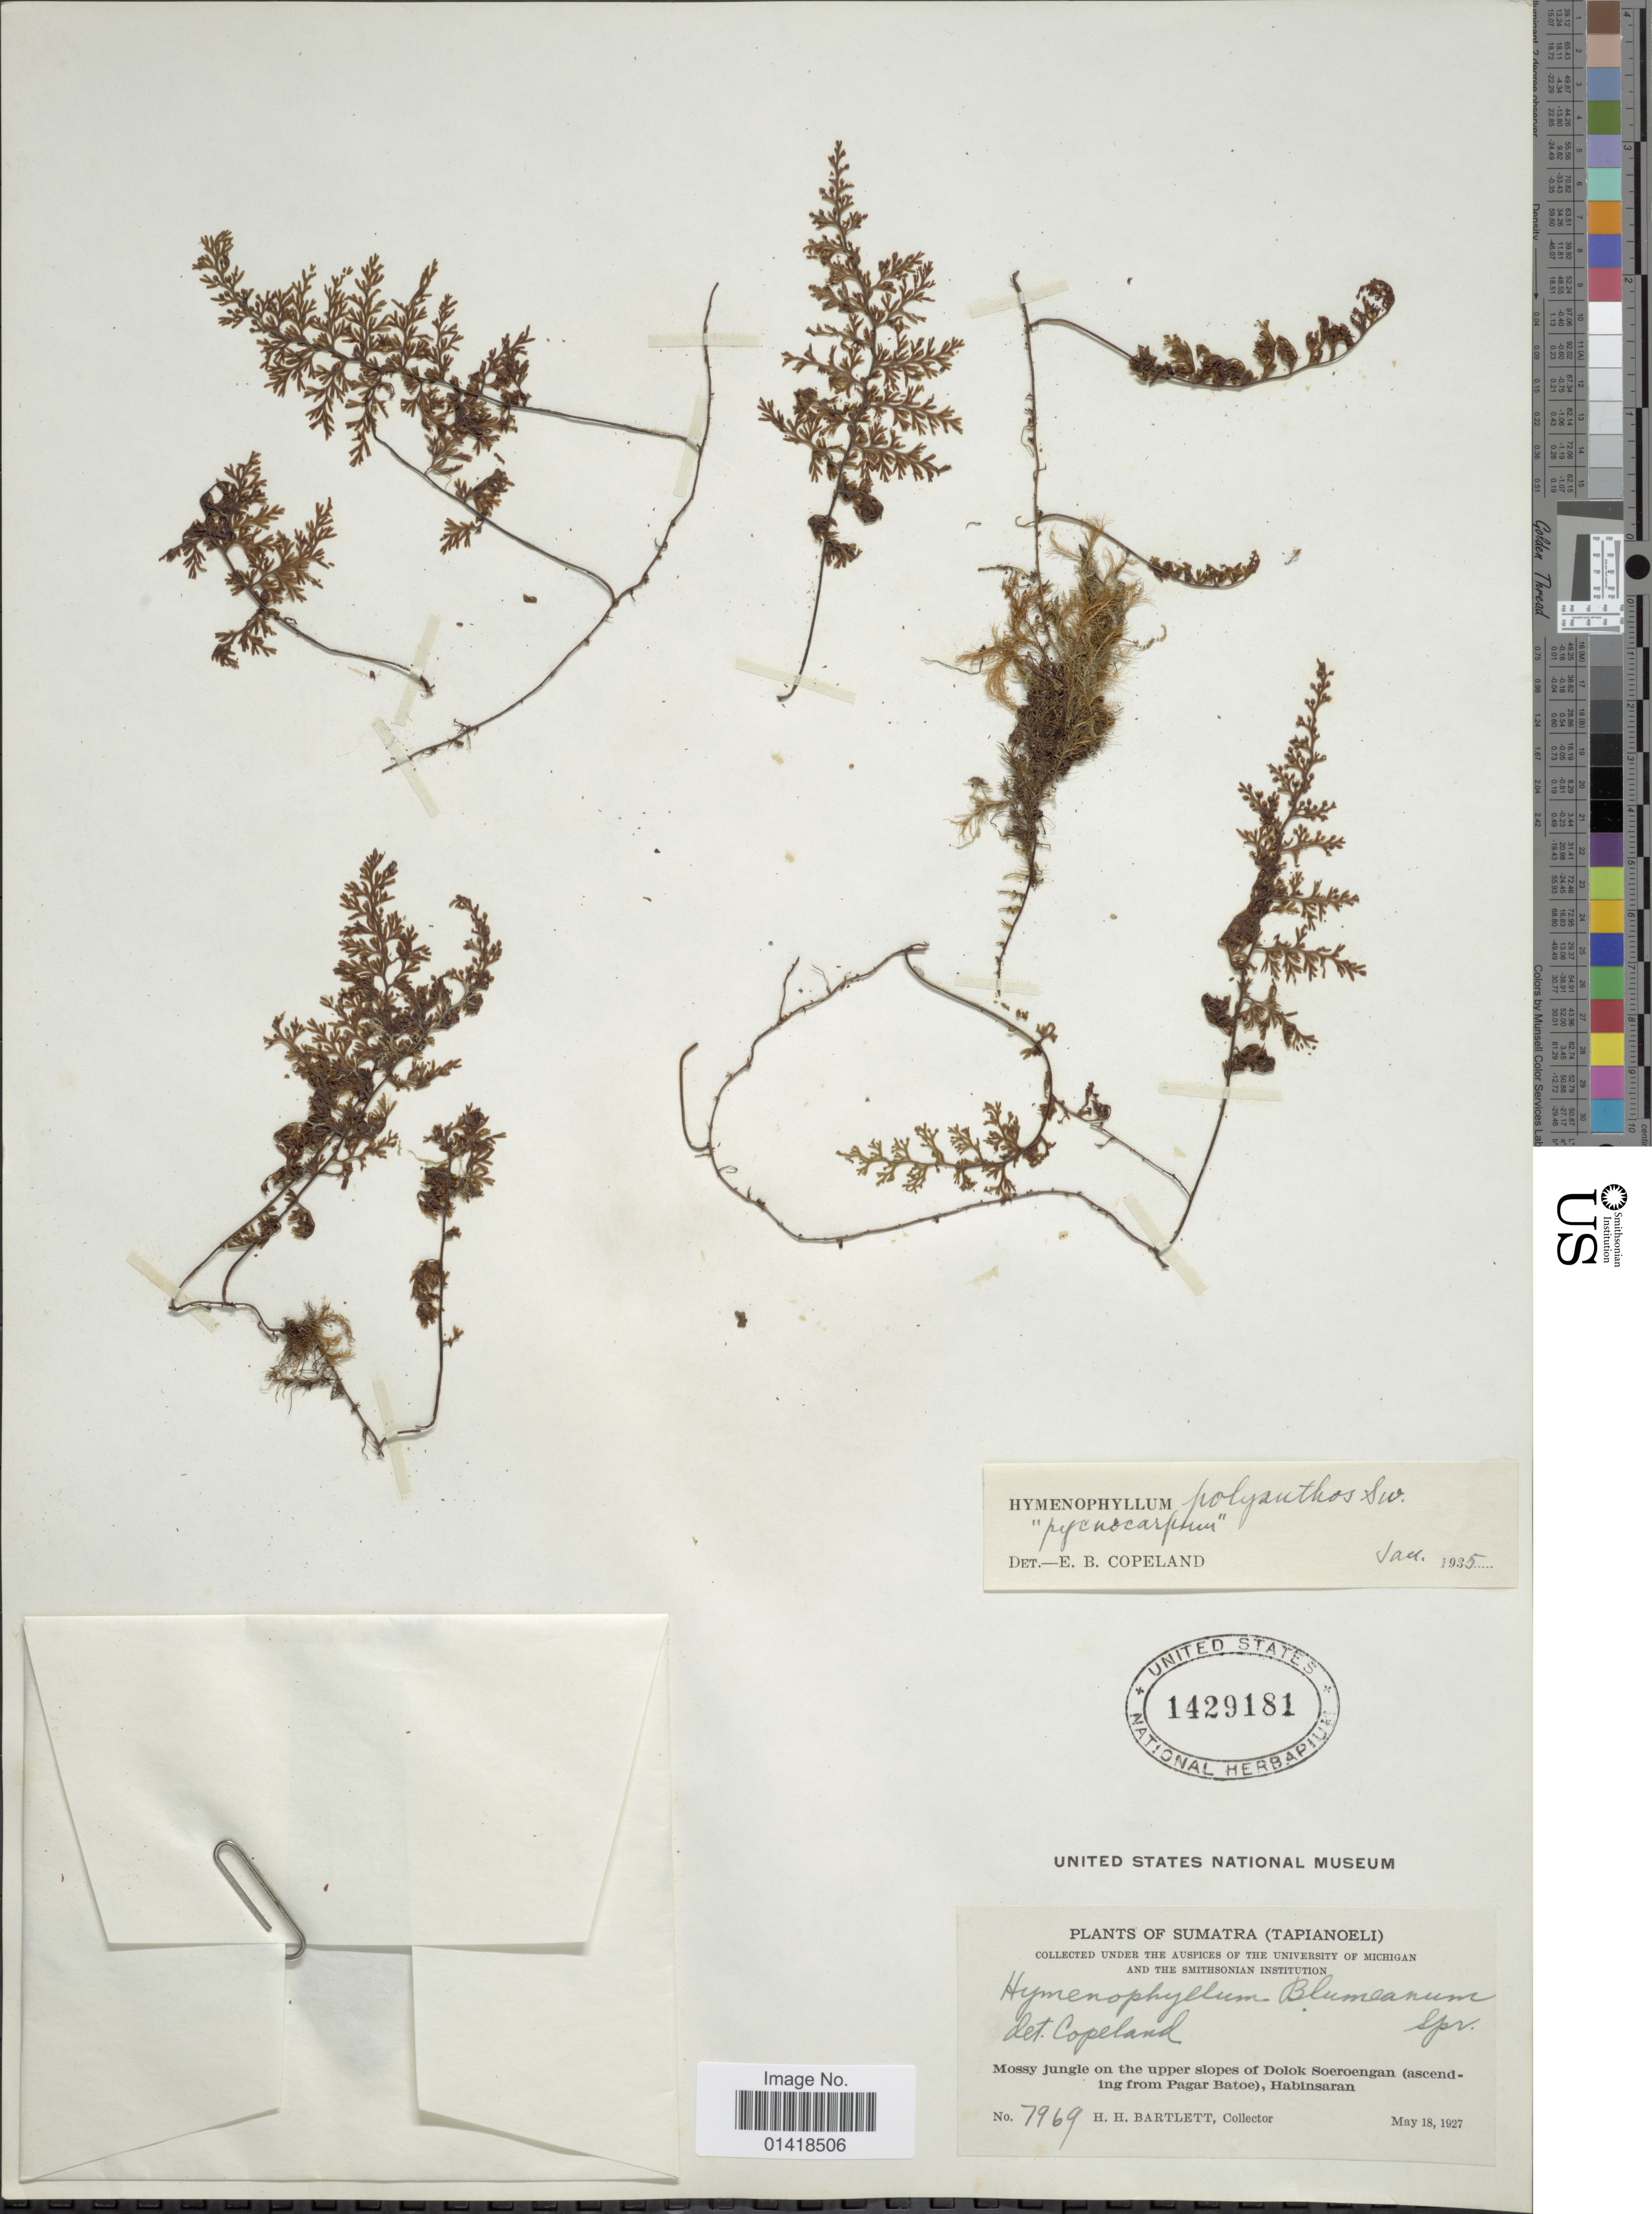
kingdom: Plantae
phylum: Tracheophyta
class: Polypodiopsida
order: Hymenophyllales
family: Hymenophyllaceae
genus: Hymenophyllum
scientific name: Hymenophyllum polyanthos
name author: (Sw.) Sw.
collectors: H. H. Bartlett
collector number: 7969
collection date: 1927-05-18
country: Indonesia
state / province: Sumatra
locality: Tapianoeli. Mossy jungle on the upper slopes of Dolok Soeroengan (ascending from Pagar batoe), Habinsaran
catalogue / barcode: US 1429181